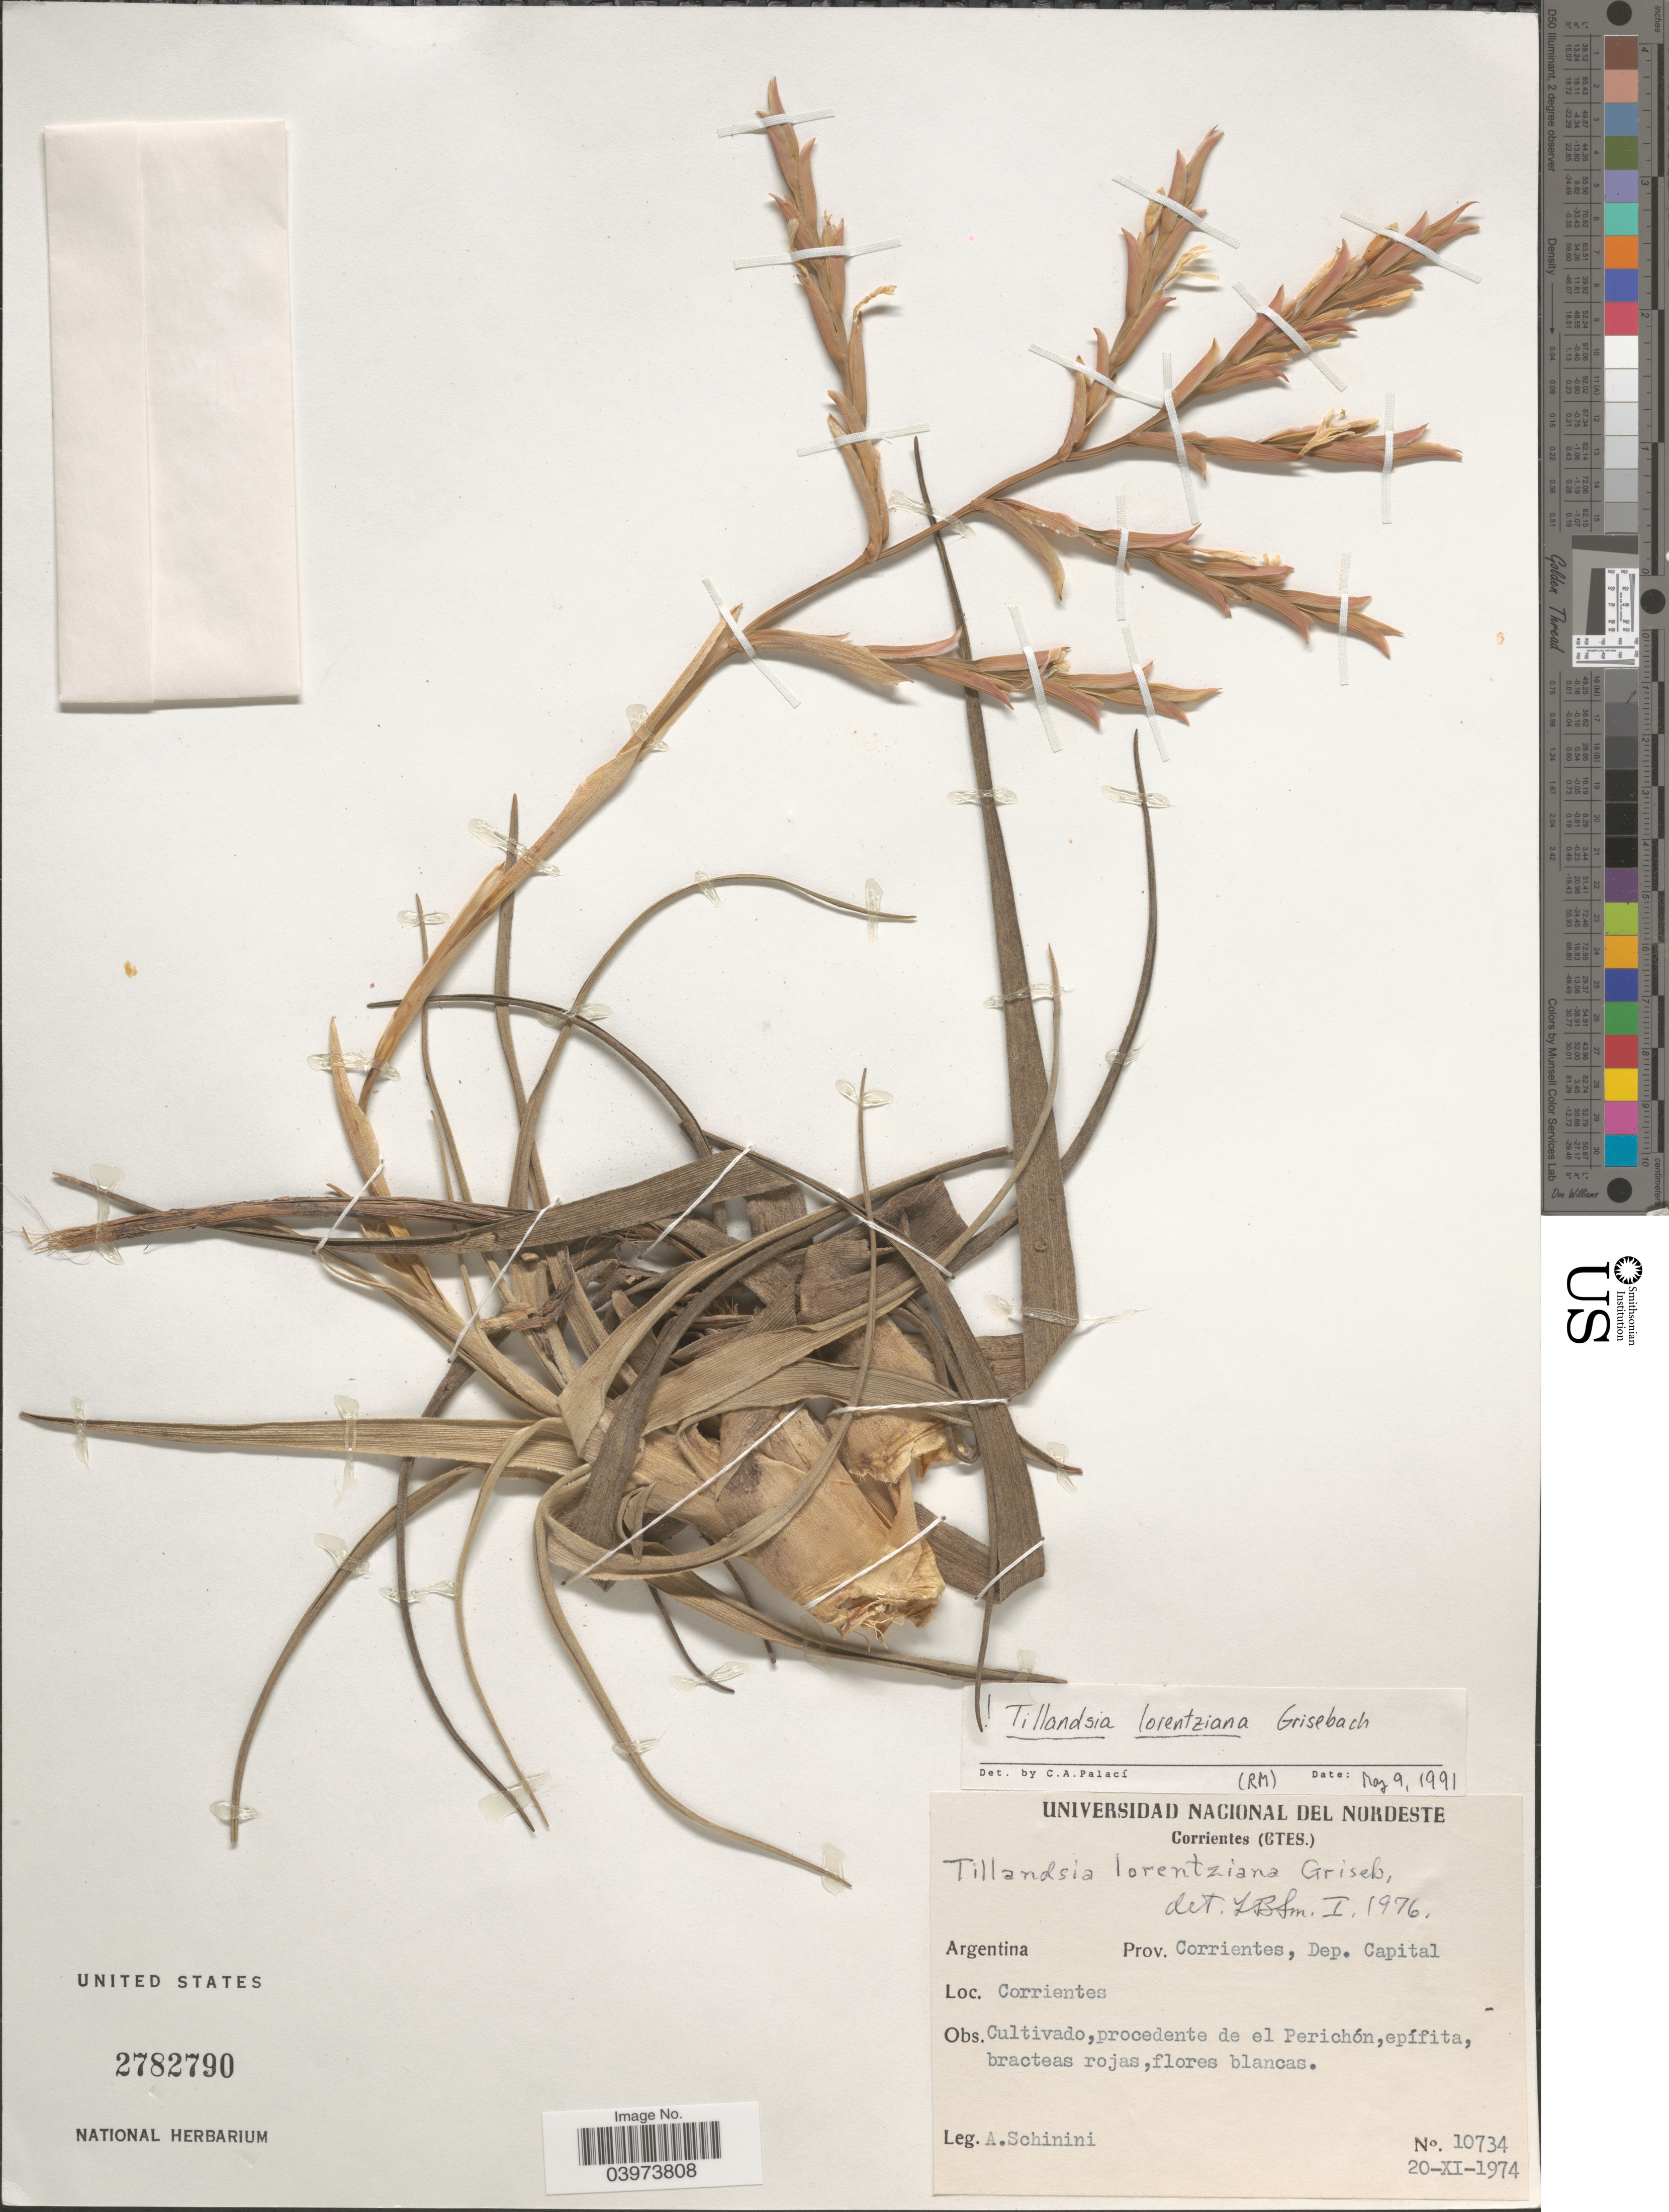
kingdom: Plantae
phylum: Tracheophyta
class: Liliopsida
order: Poales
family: Bromeliaceae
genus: Tillandsia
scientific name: Tillandsia lorentziana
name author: Griseb.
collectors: A. Schinini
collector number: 10734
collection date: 1974-11-20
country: Argentina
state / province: Corrientes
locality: Dep. Capital. Cultivado, procedente de el Perichón.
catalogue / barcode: US 2782790